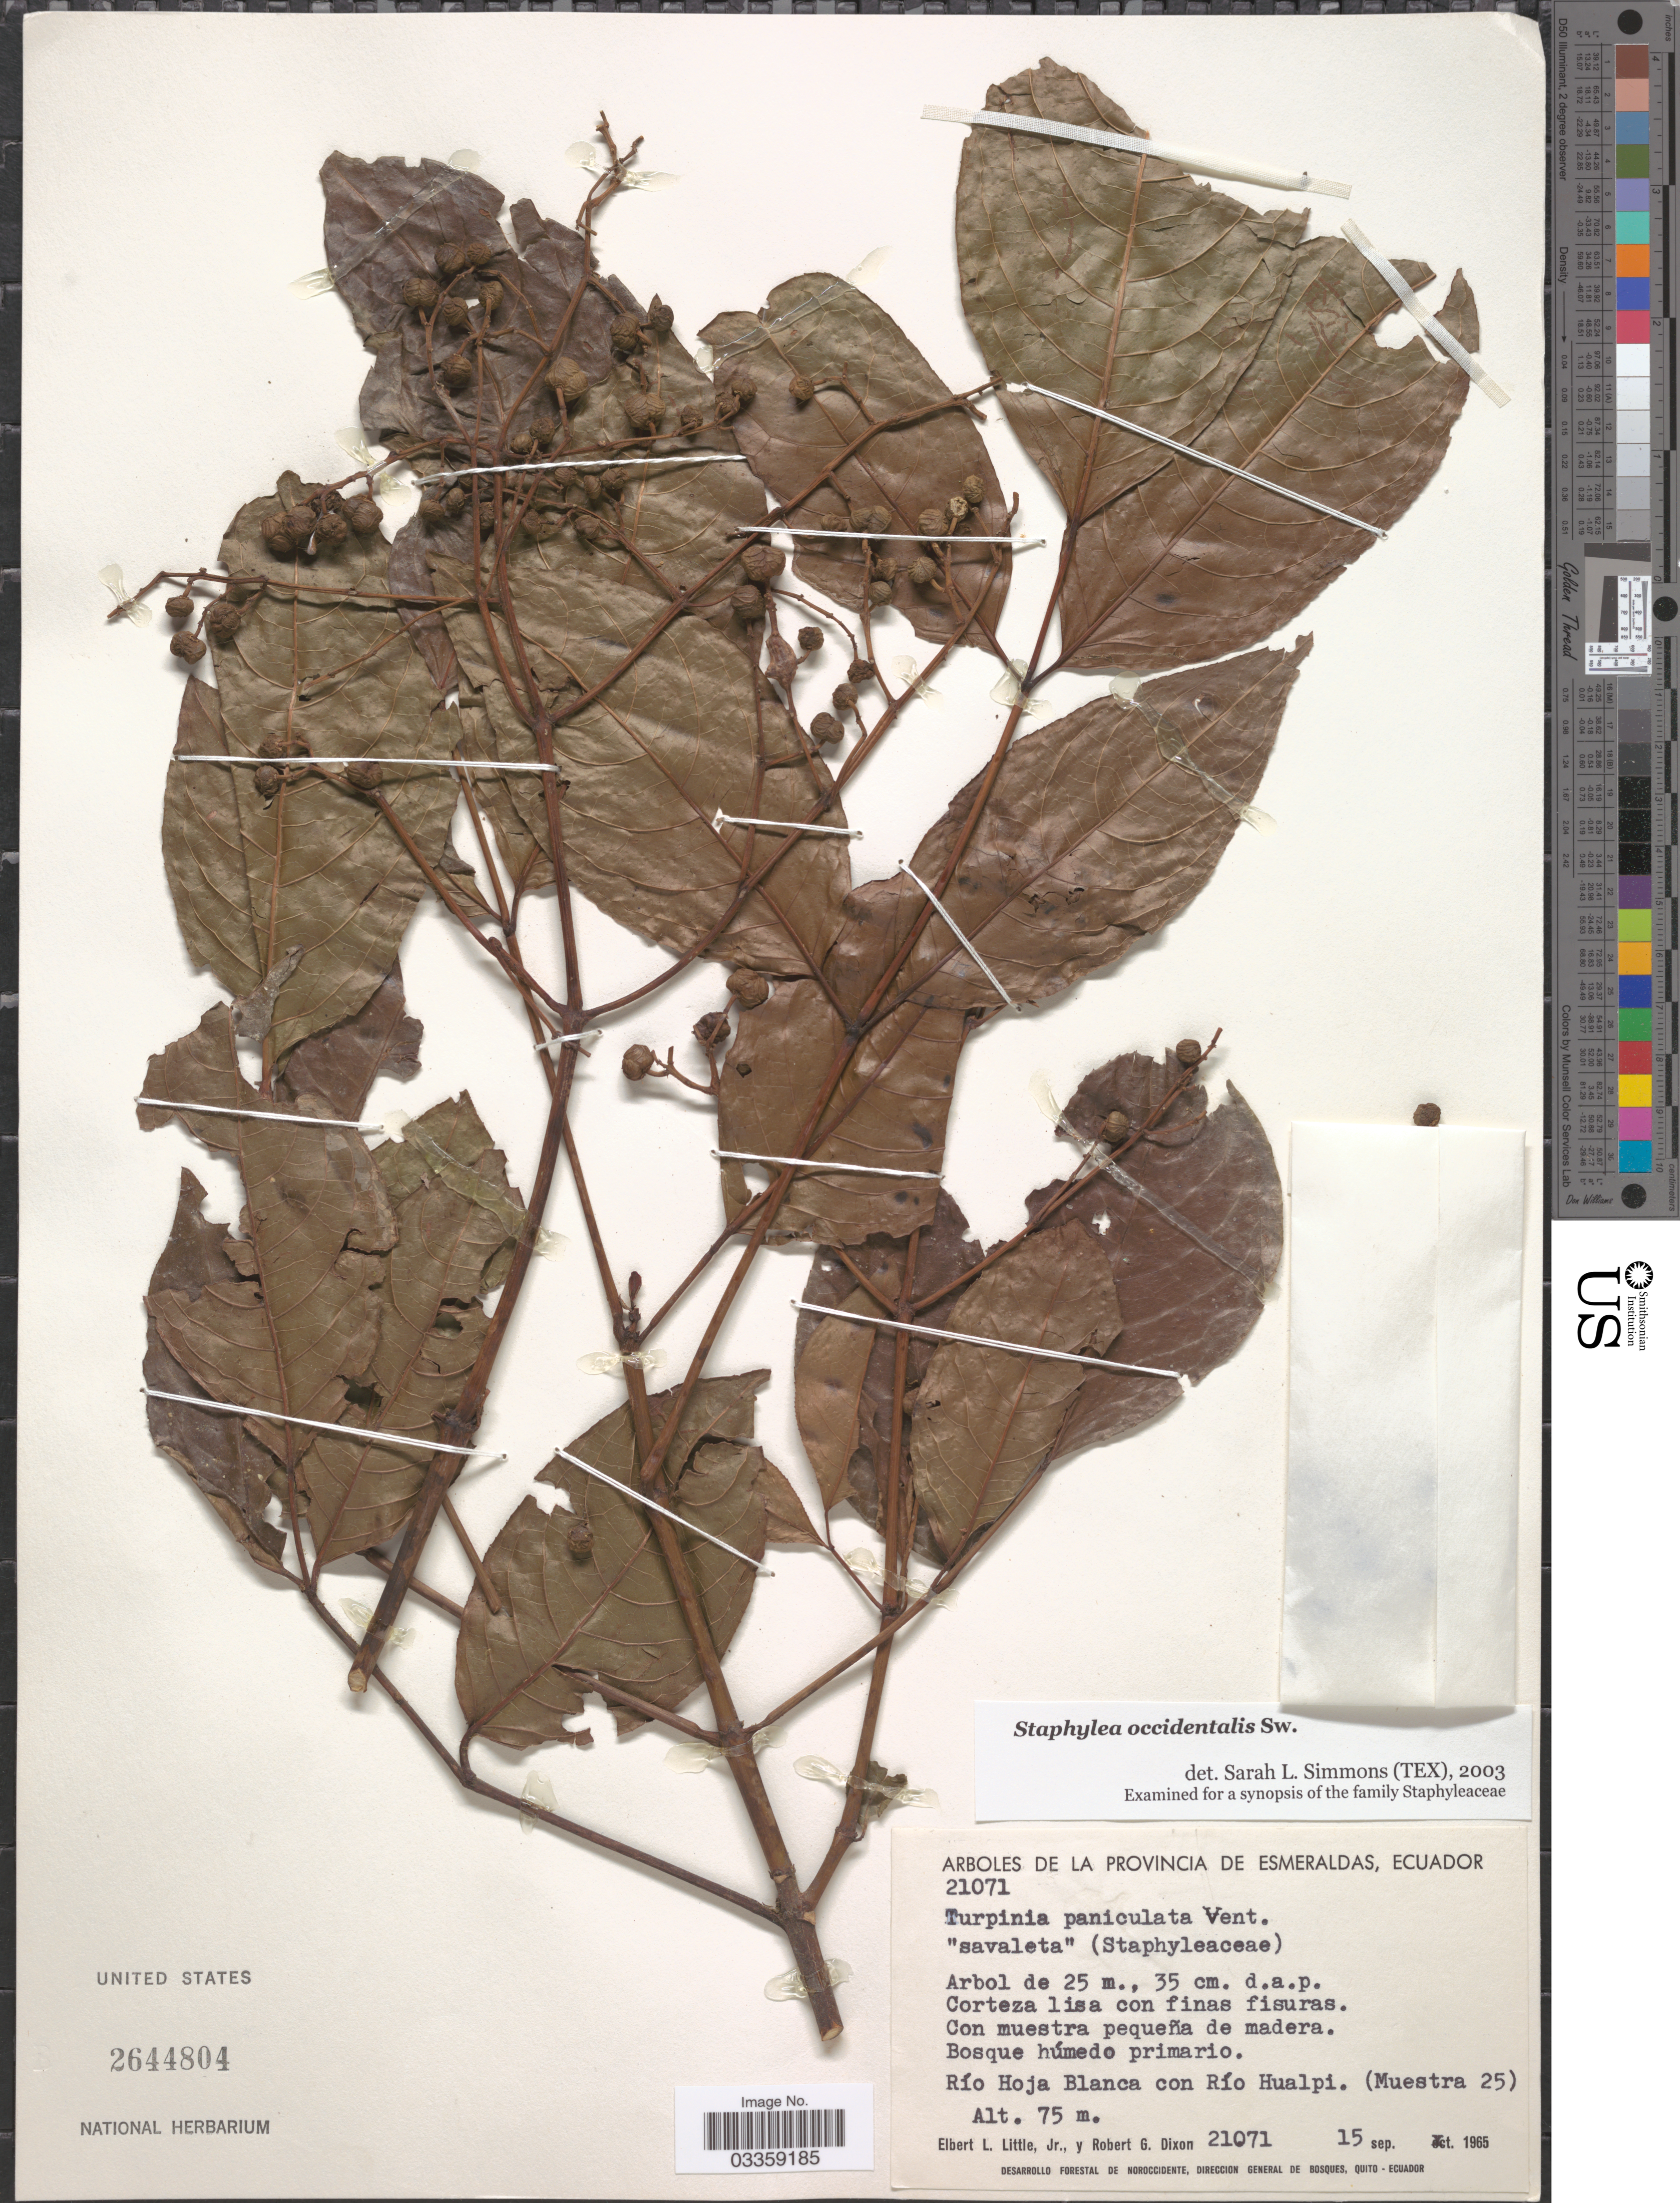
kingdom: Plantae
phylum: Tracheophyta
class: Magnoliopsida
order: Crossosomatales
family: Staphyleaceae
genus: Turpinia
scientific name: Turpinia occidentalis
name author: (Sw.) G. Don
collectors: E. L. Little & R. G. Dixon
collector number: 21071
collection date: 1965-09-15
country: Ecuador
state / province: Esmeraldas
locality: Río Hoja Blanca con Río Hualpi. (Muestra 25).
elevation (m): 75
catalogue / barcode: US 2644804